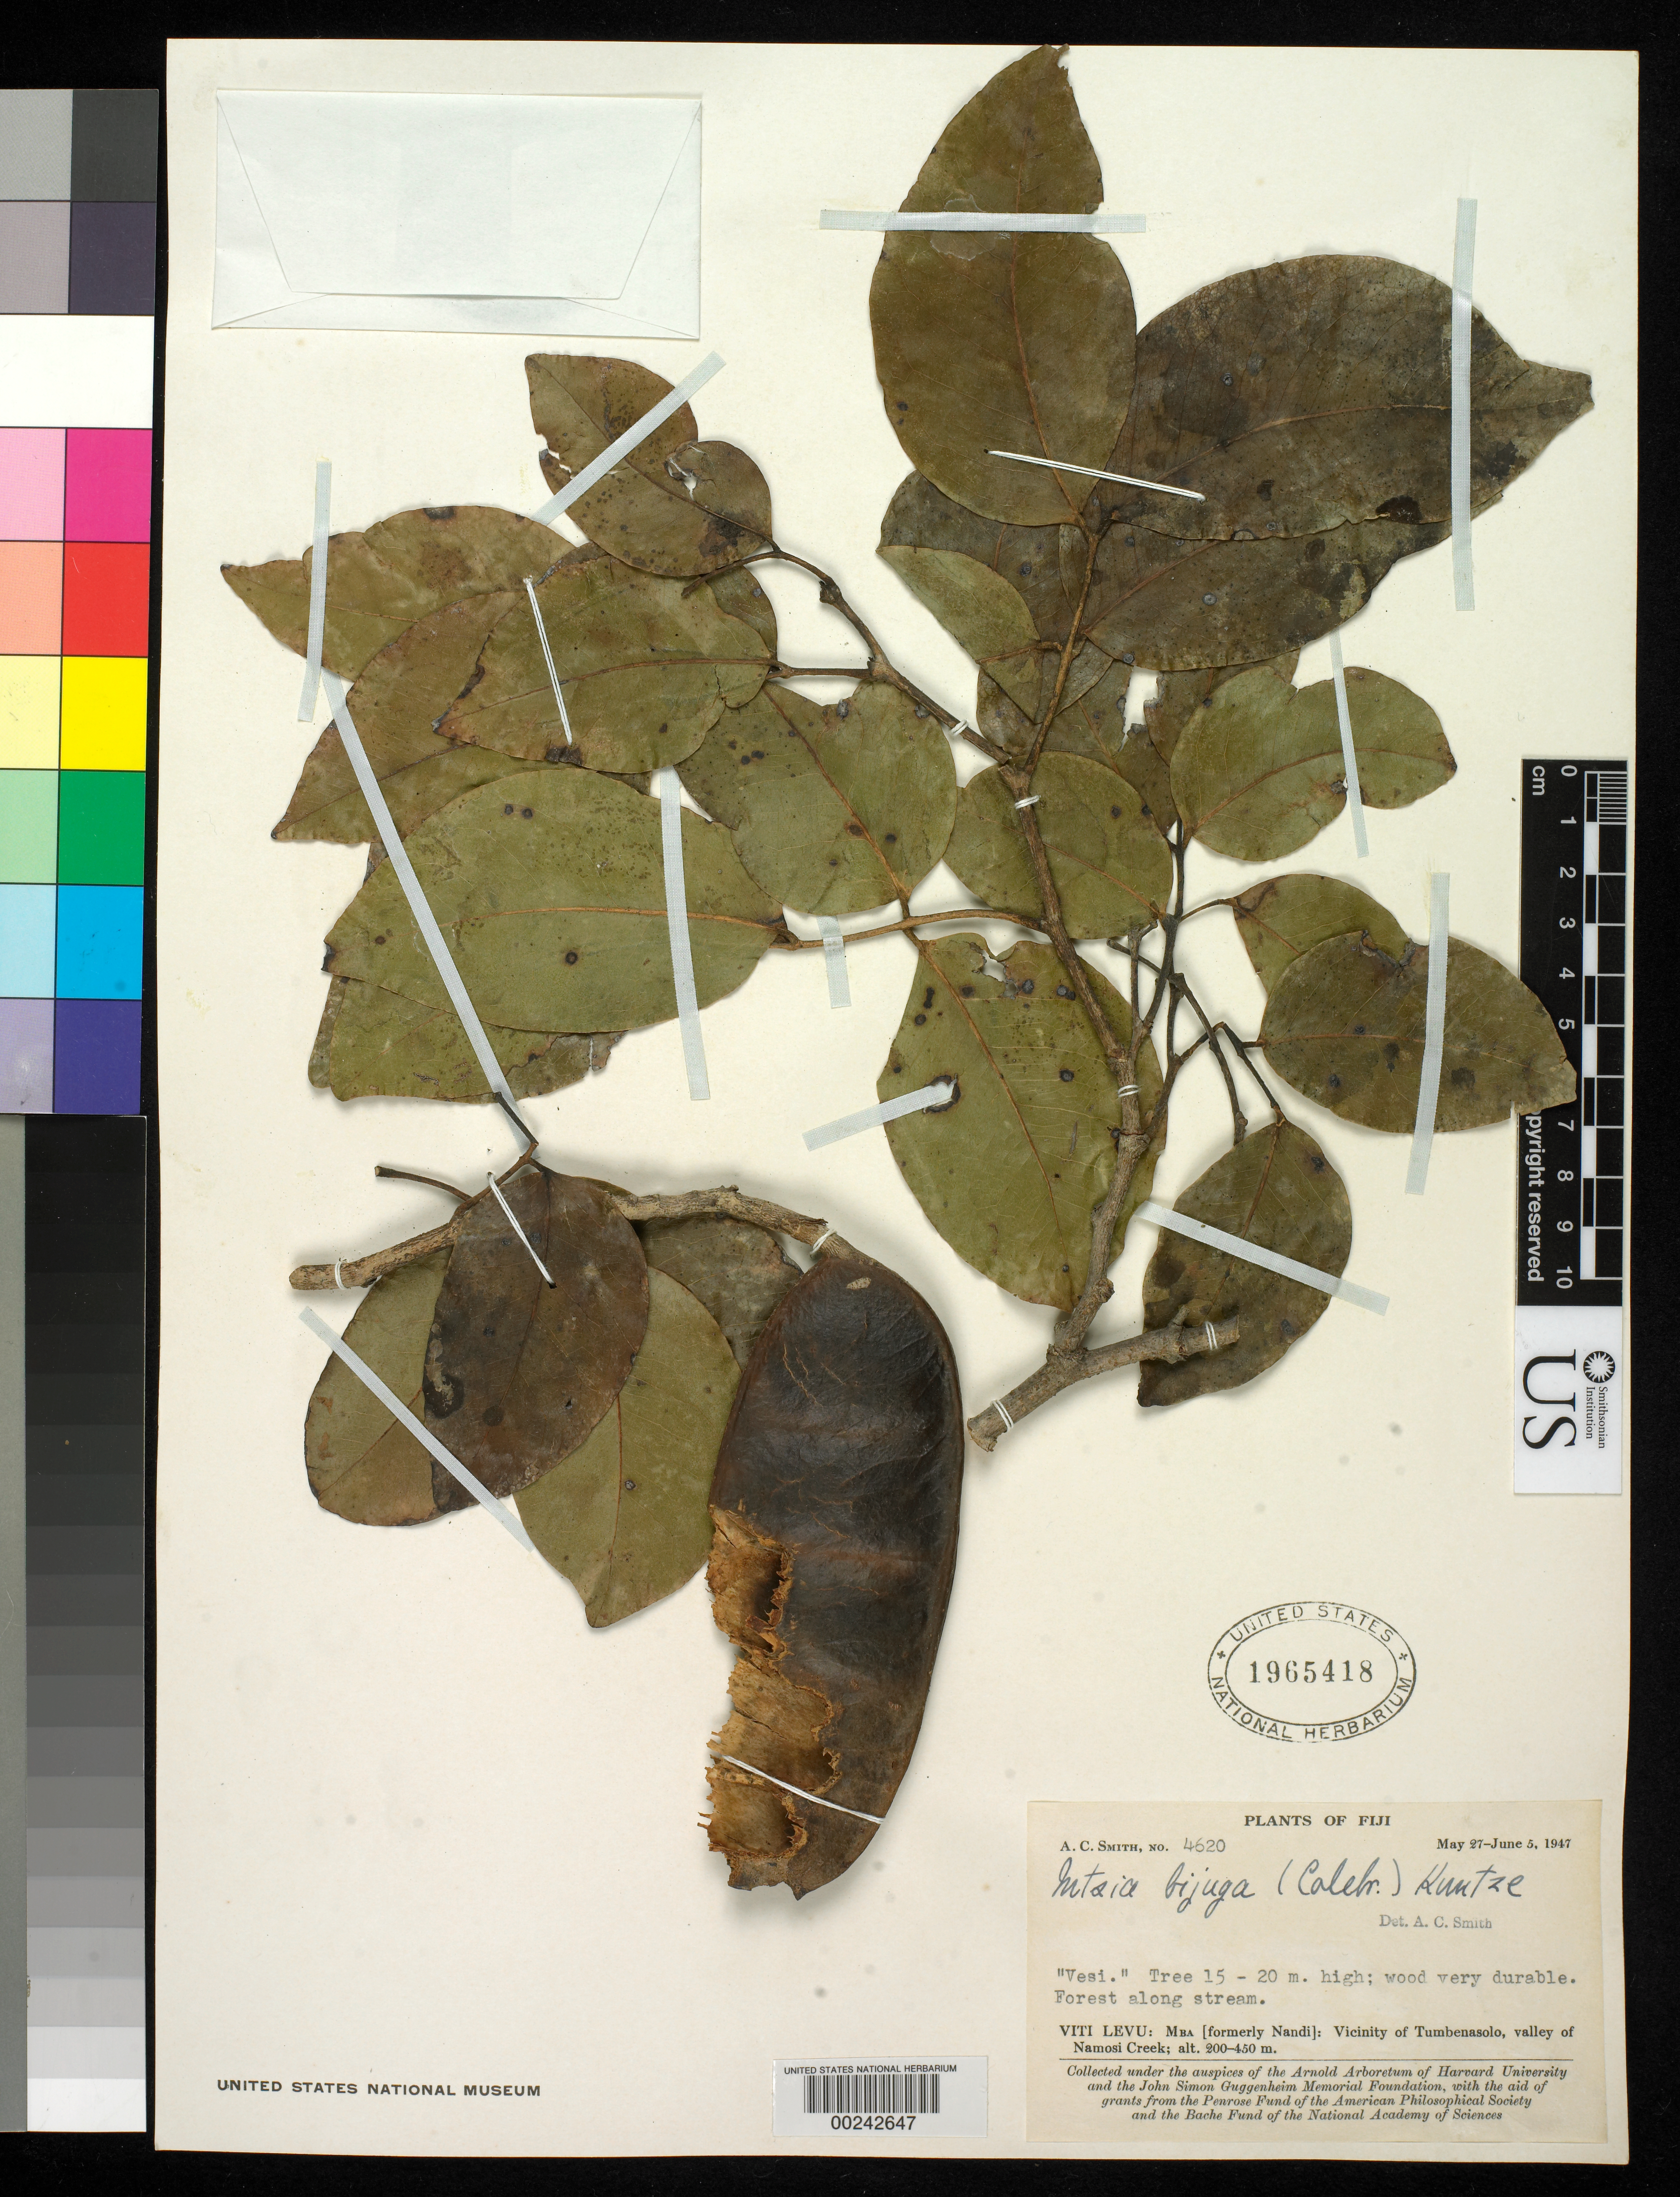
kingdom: Plantae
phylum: Tracheophyta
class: Magnoliopsida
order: Fabales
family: Fabaceae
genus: Intsia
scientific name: Intsia bijuga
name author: (Colebr.) Kuntze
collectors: A. C. Smith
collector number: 4620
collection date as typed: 27 May 1947 to 05 Jun 1947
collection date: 1947-05-27/1947-06-05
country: Fiji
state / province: Western Division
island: Viti Levu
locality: Mba Prov.; vicinity of tumbenasolo, valley of namosi creek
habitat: Forest along stream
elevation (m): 200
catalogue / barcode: US 1965418